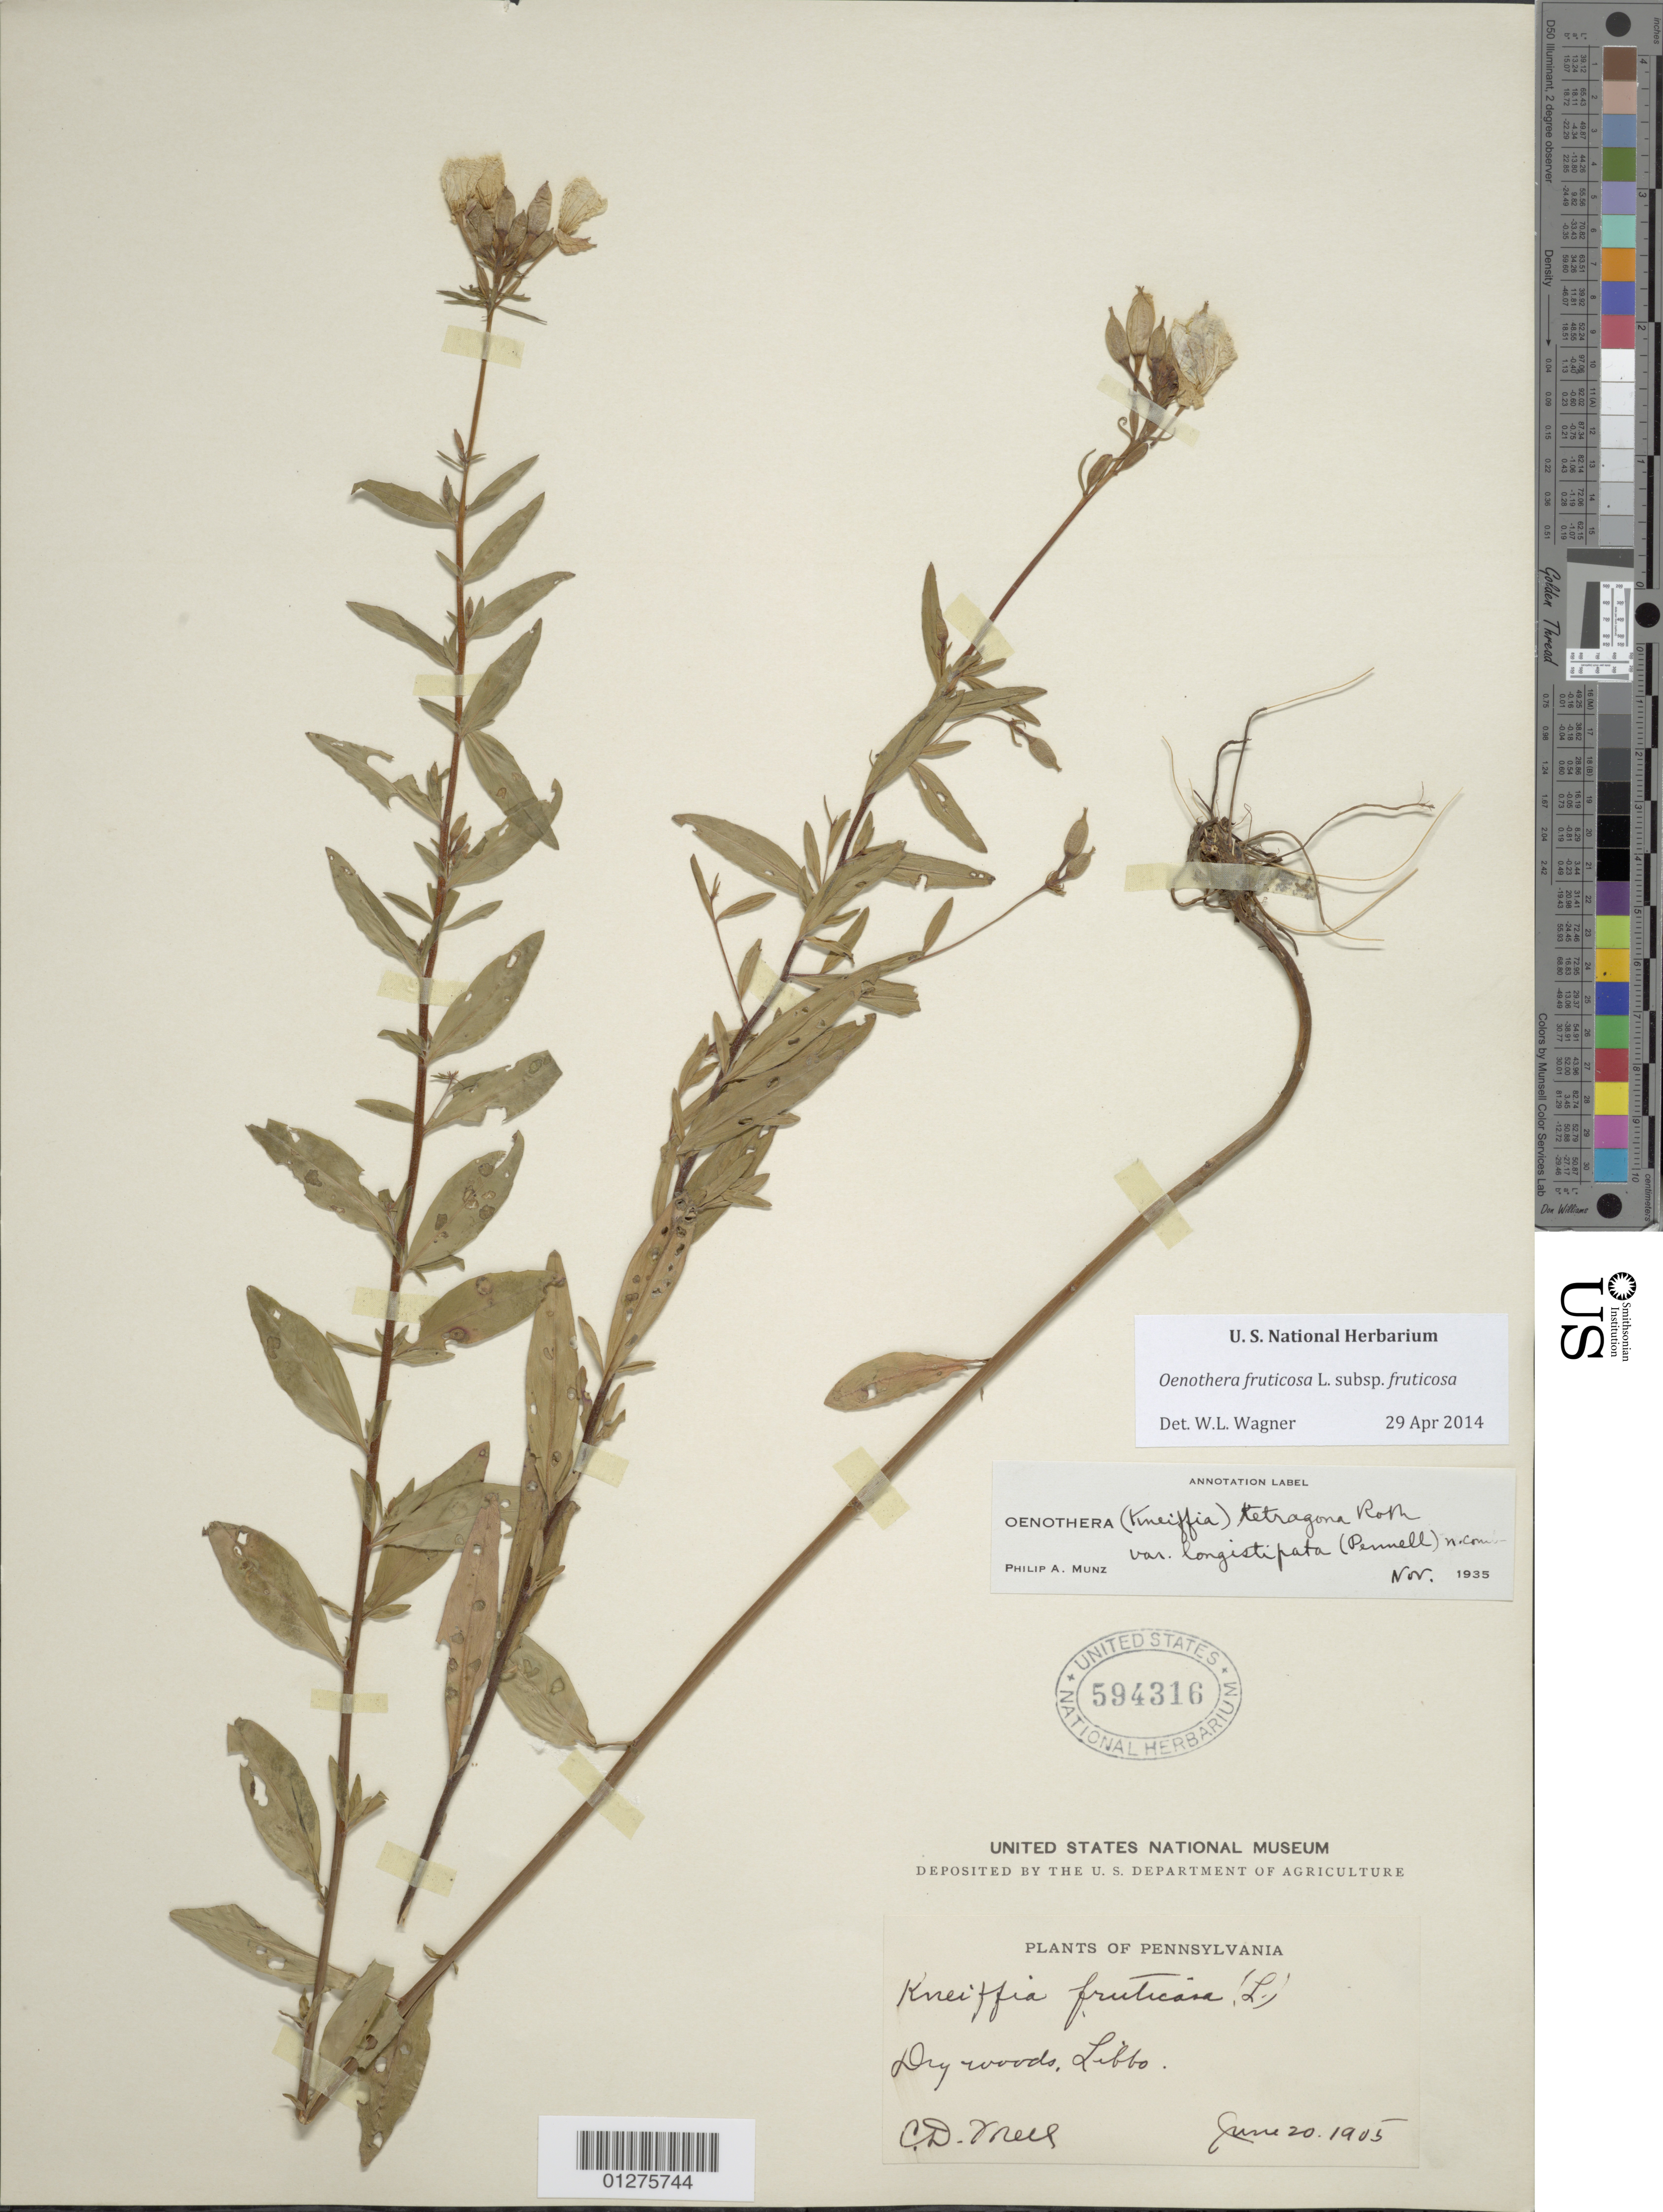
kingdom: Plantae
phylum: Tracheophyta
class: Magnoliopsida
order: Myrtales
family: Onagraceae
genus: Oenothera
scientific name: Oenothera fruticosa subsp. fruticosa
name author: L.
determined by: Wagner, W. L., (BOT), Smithsonian Institution - National Museum of Natural History (UNITED STATES)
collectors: C. D. Mell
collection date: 1905-06-20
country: United States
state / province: Pennsylvania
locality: Libbo.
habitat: Dry woods.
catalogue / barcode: US 594316